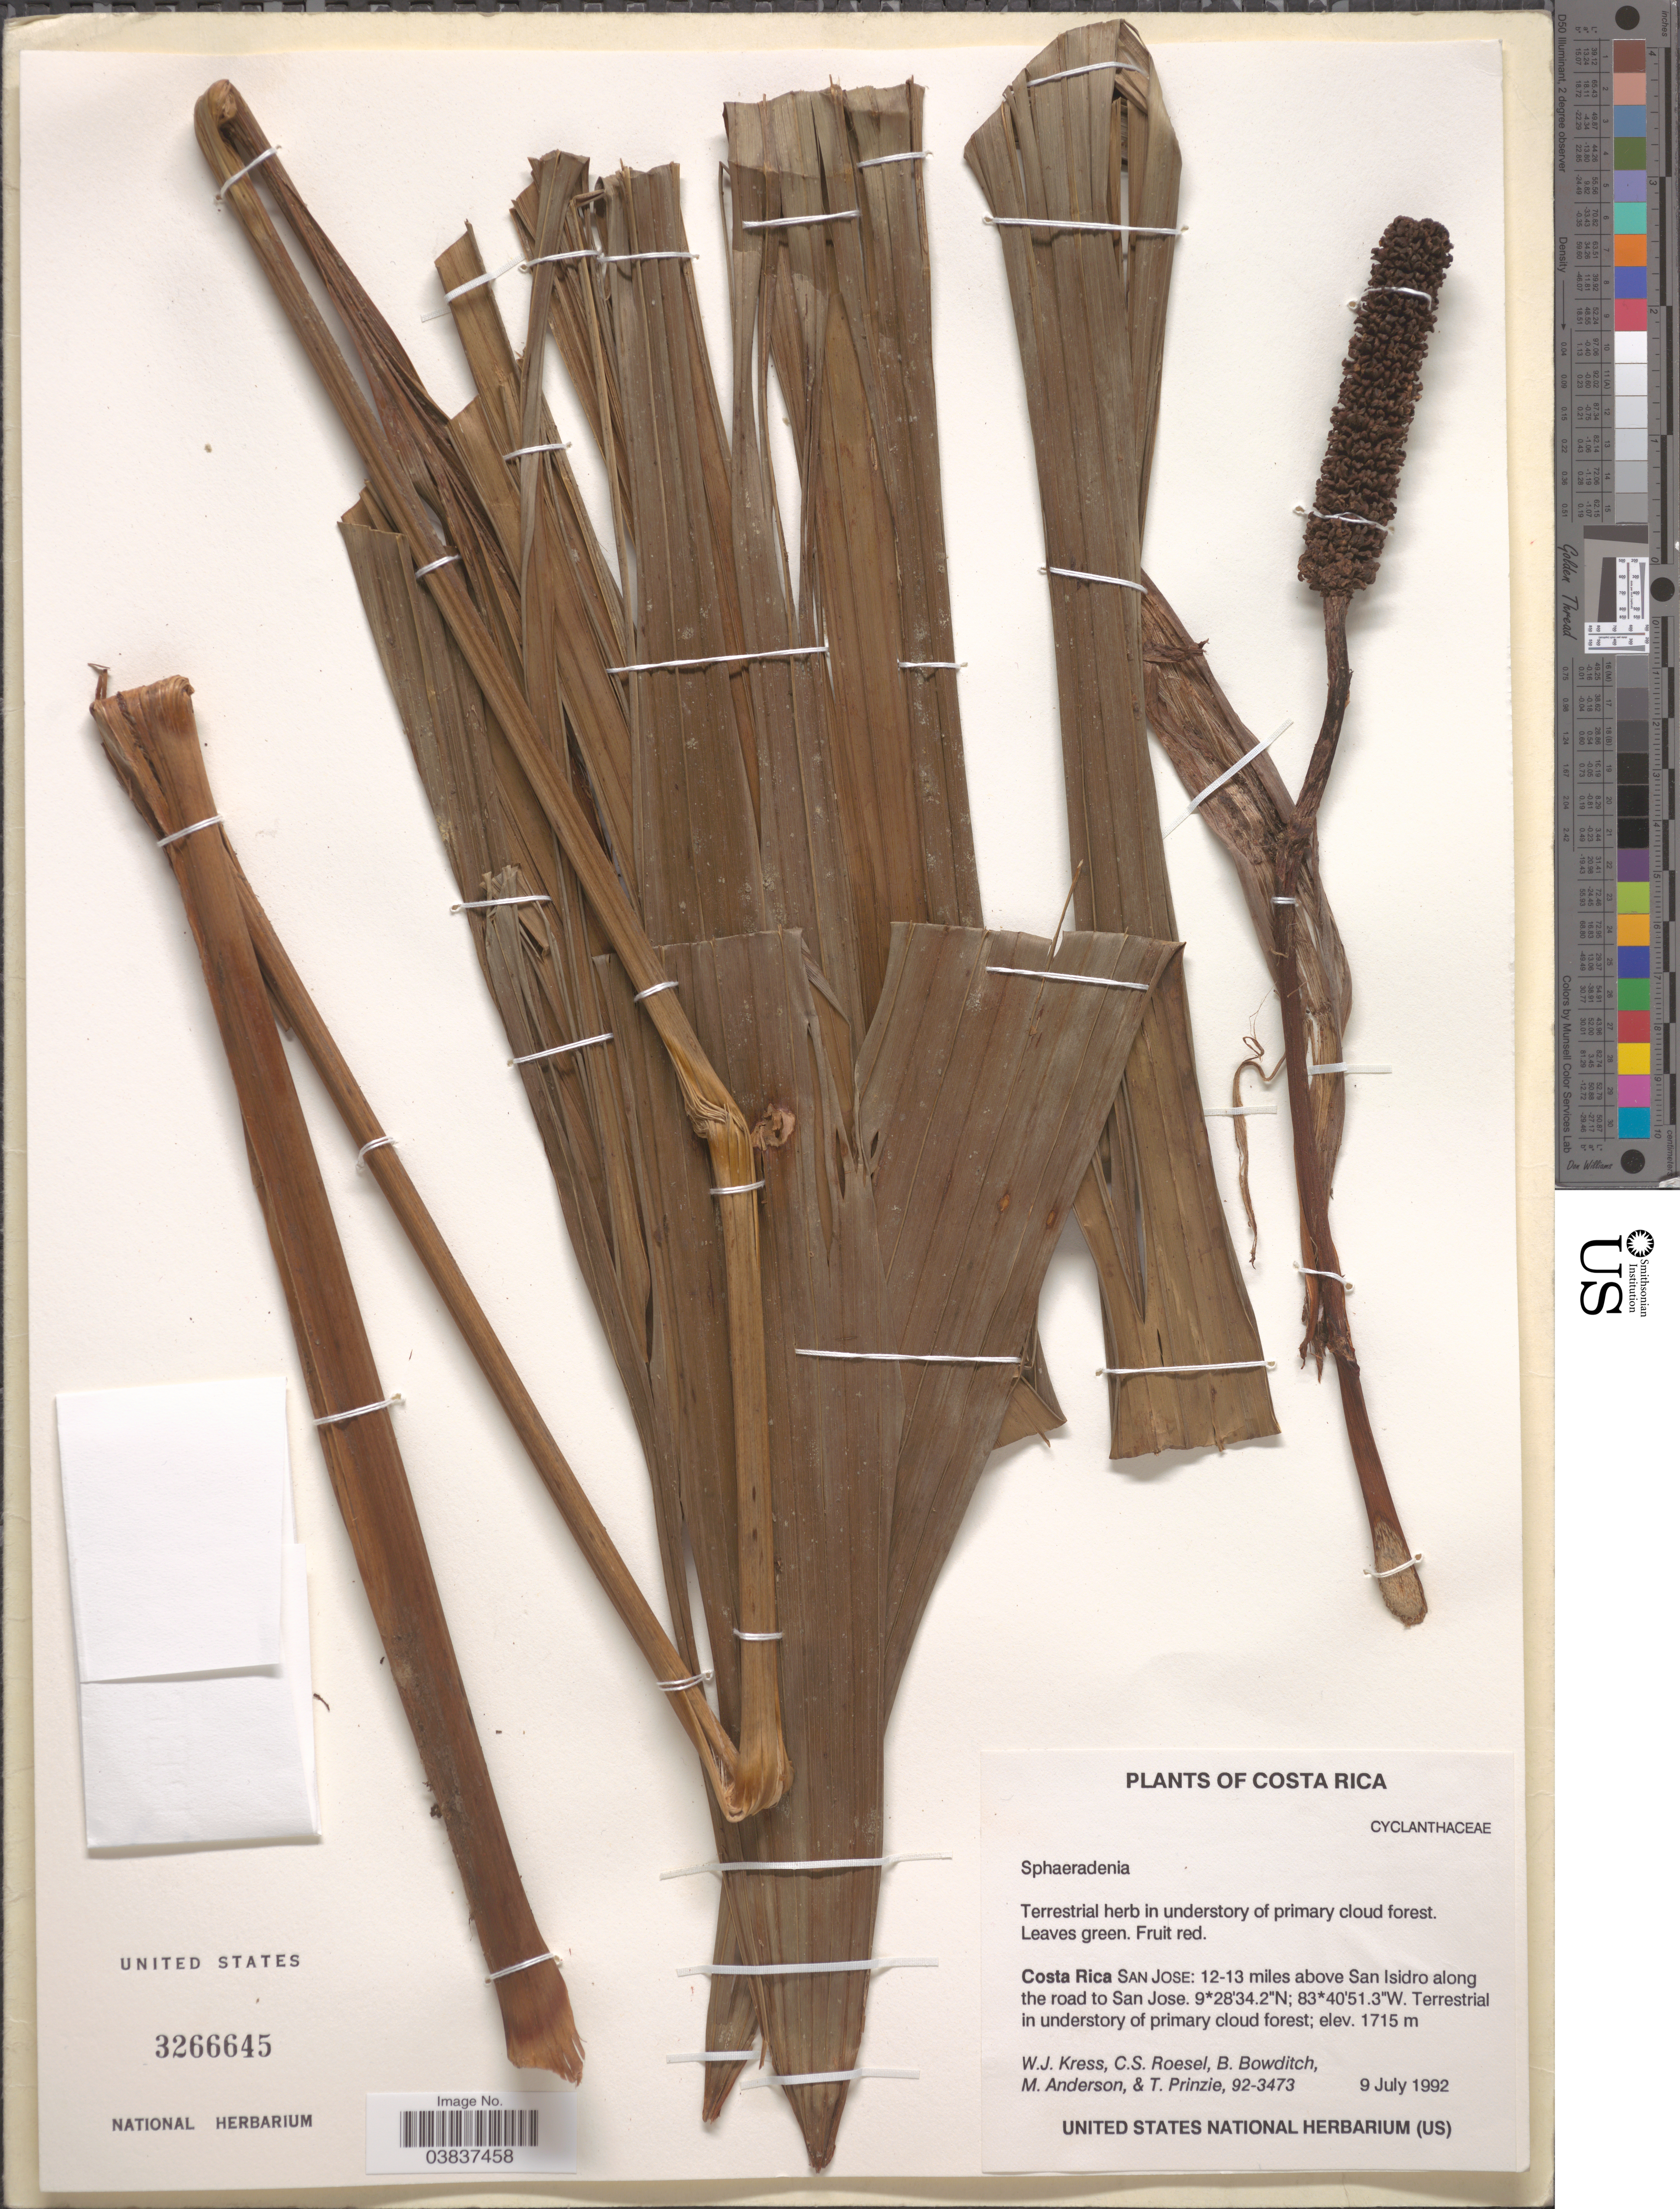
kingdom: Plantae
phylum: Tracheophyta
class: Liliopsida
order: Pandanales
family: Cyclanthaceae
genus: Sphaeradenia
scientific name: Sphaeradenia sp.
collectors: W. J. Kress, C. S. Roesel, B. Bowditch, M. Anderson & T. Prinzie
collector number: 92-3473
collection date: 1992-07-09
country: Costa Rica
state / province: San José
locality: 12-13 miles above San Isidro along the road to San Jose.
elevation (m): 1715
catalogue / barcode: US 3266645